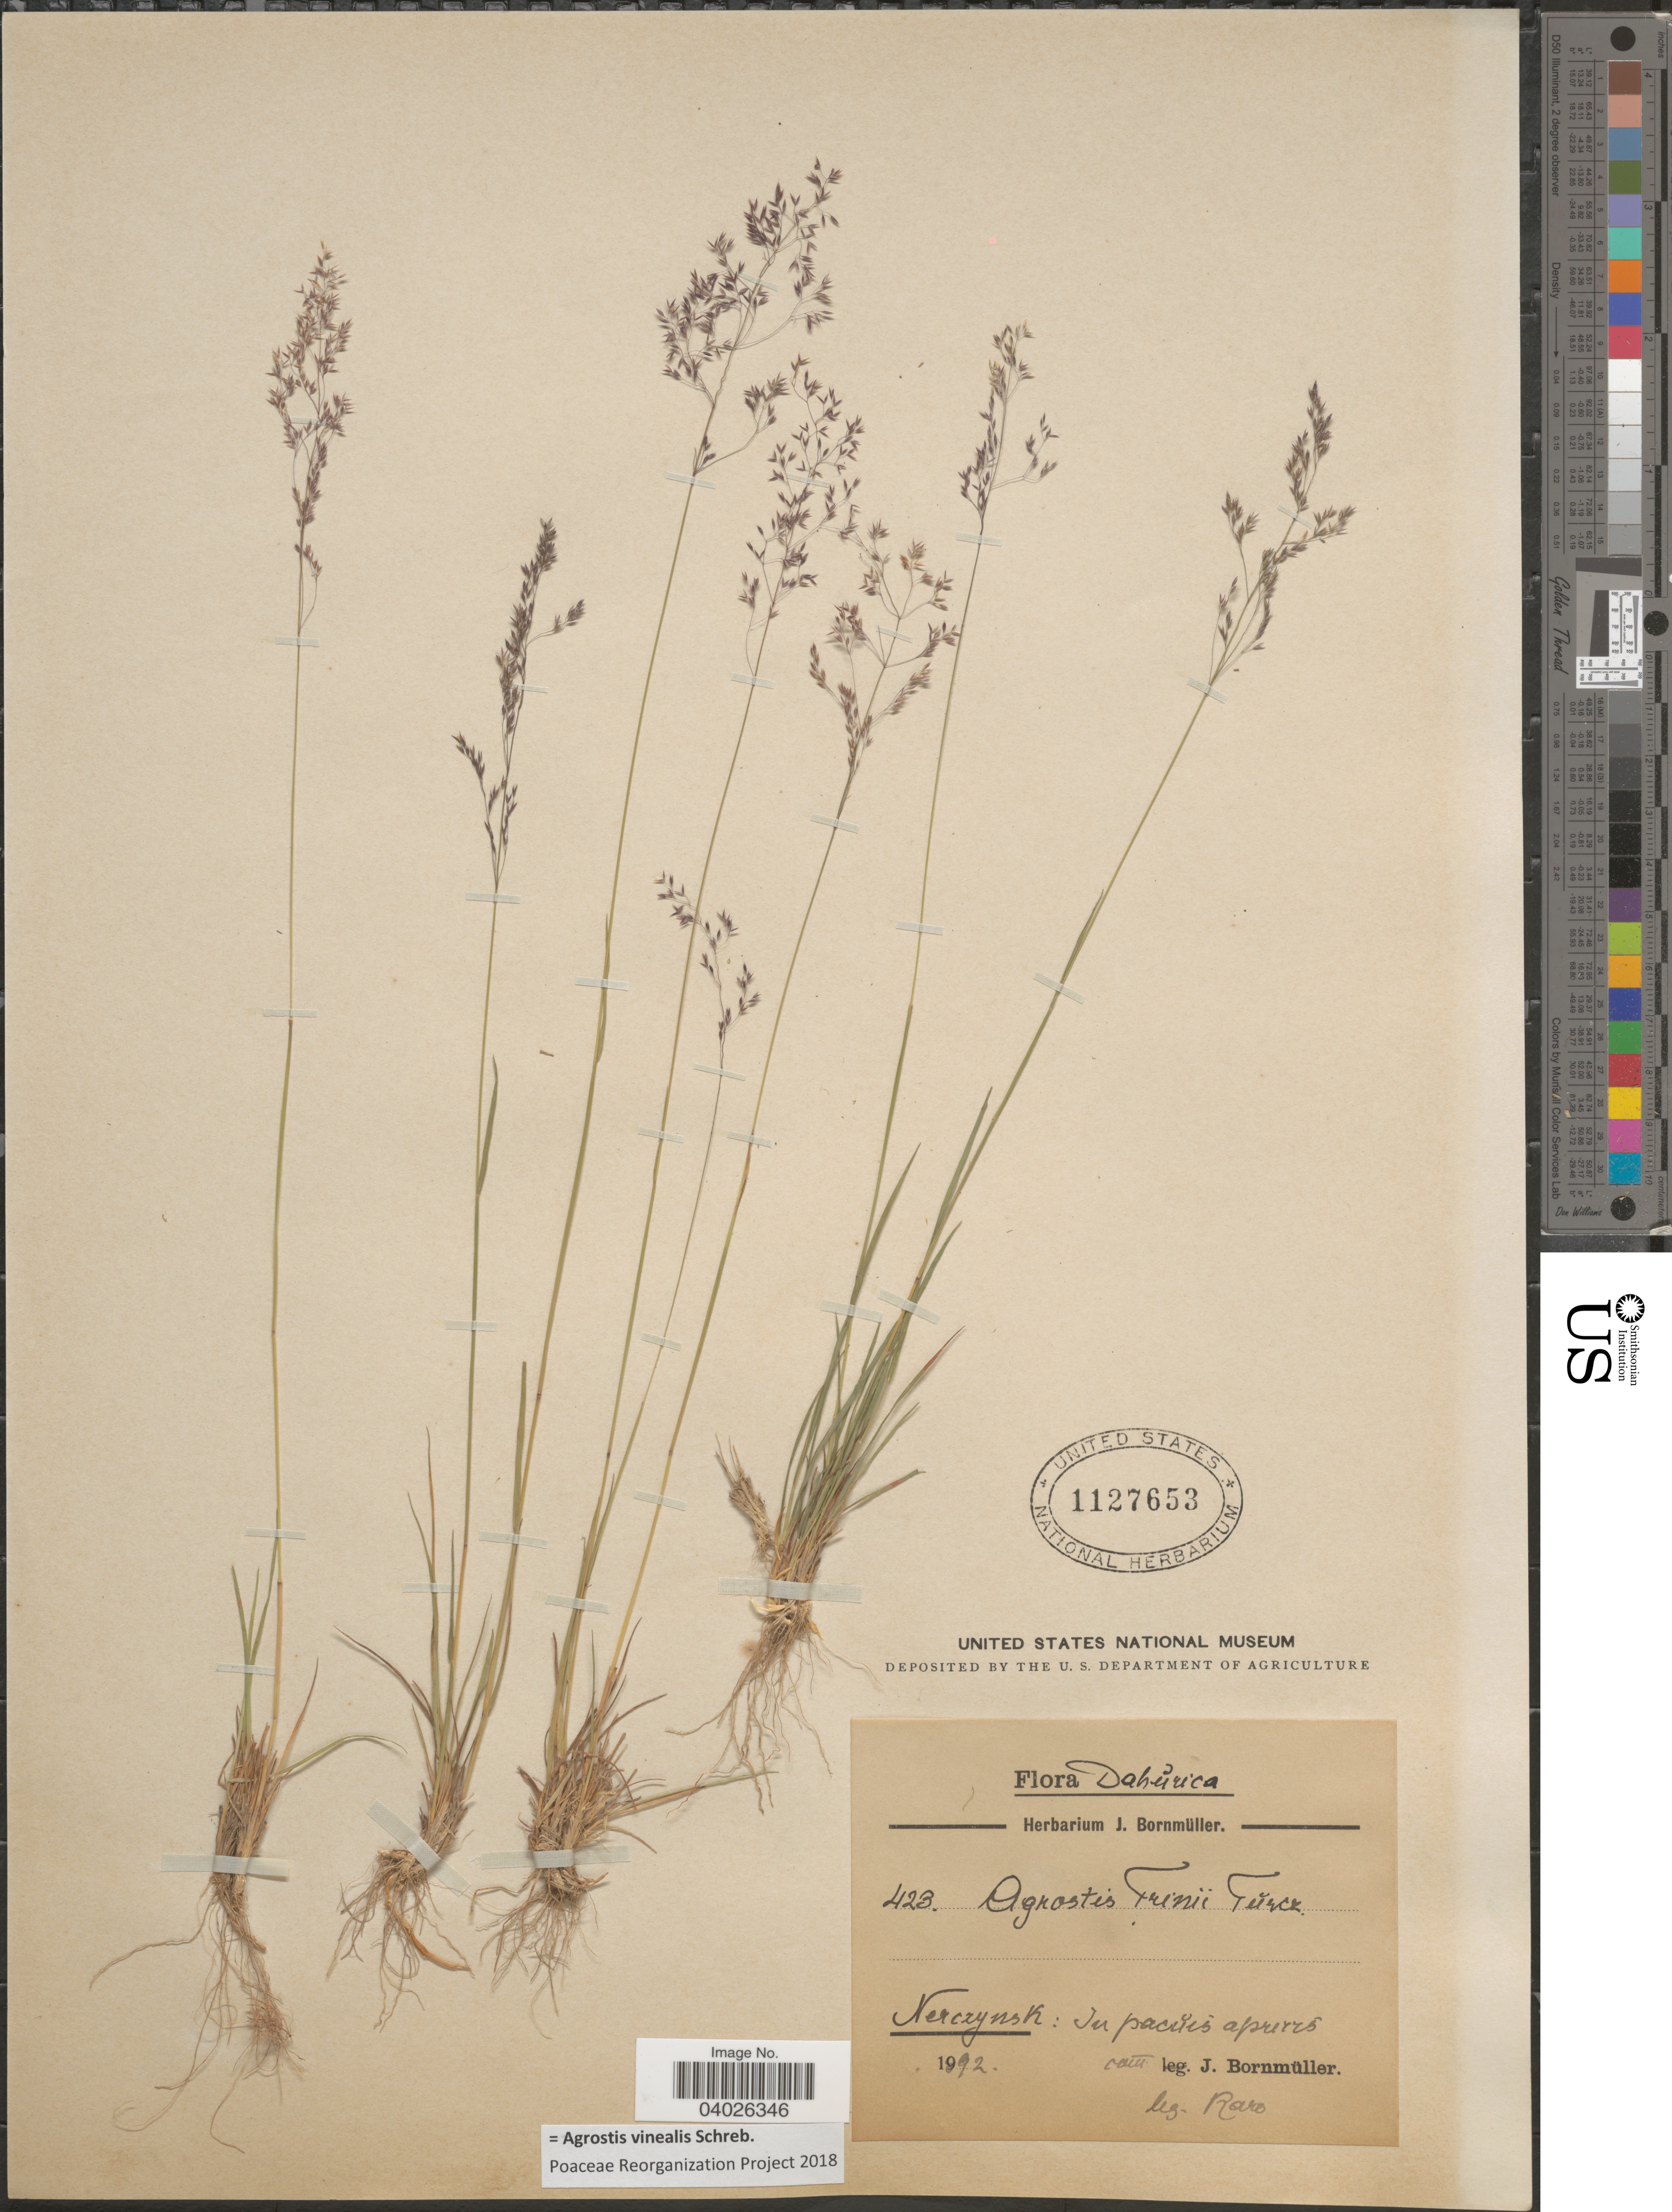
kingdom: Plantae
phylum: Tracheophyta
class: Liliopsida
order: Poales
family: Poaceae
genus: Agrostis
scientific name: Agrostis vinealis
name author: Schreb.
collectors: Raro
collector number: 423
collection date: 1892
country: Iraq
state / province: Dahūk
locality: Dahŭrica. Nerczynsk: In pracůis apricis.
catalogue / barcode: US 1127653